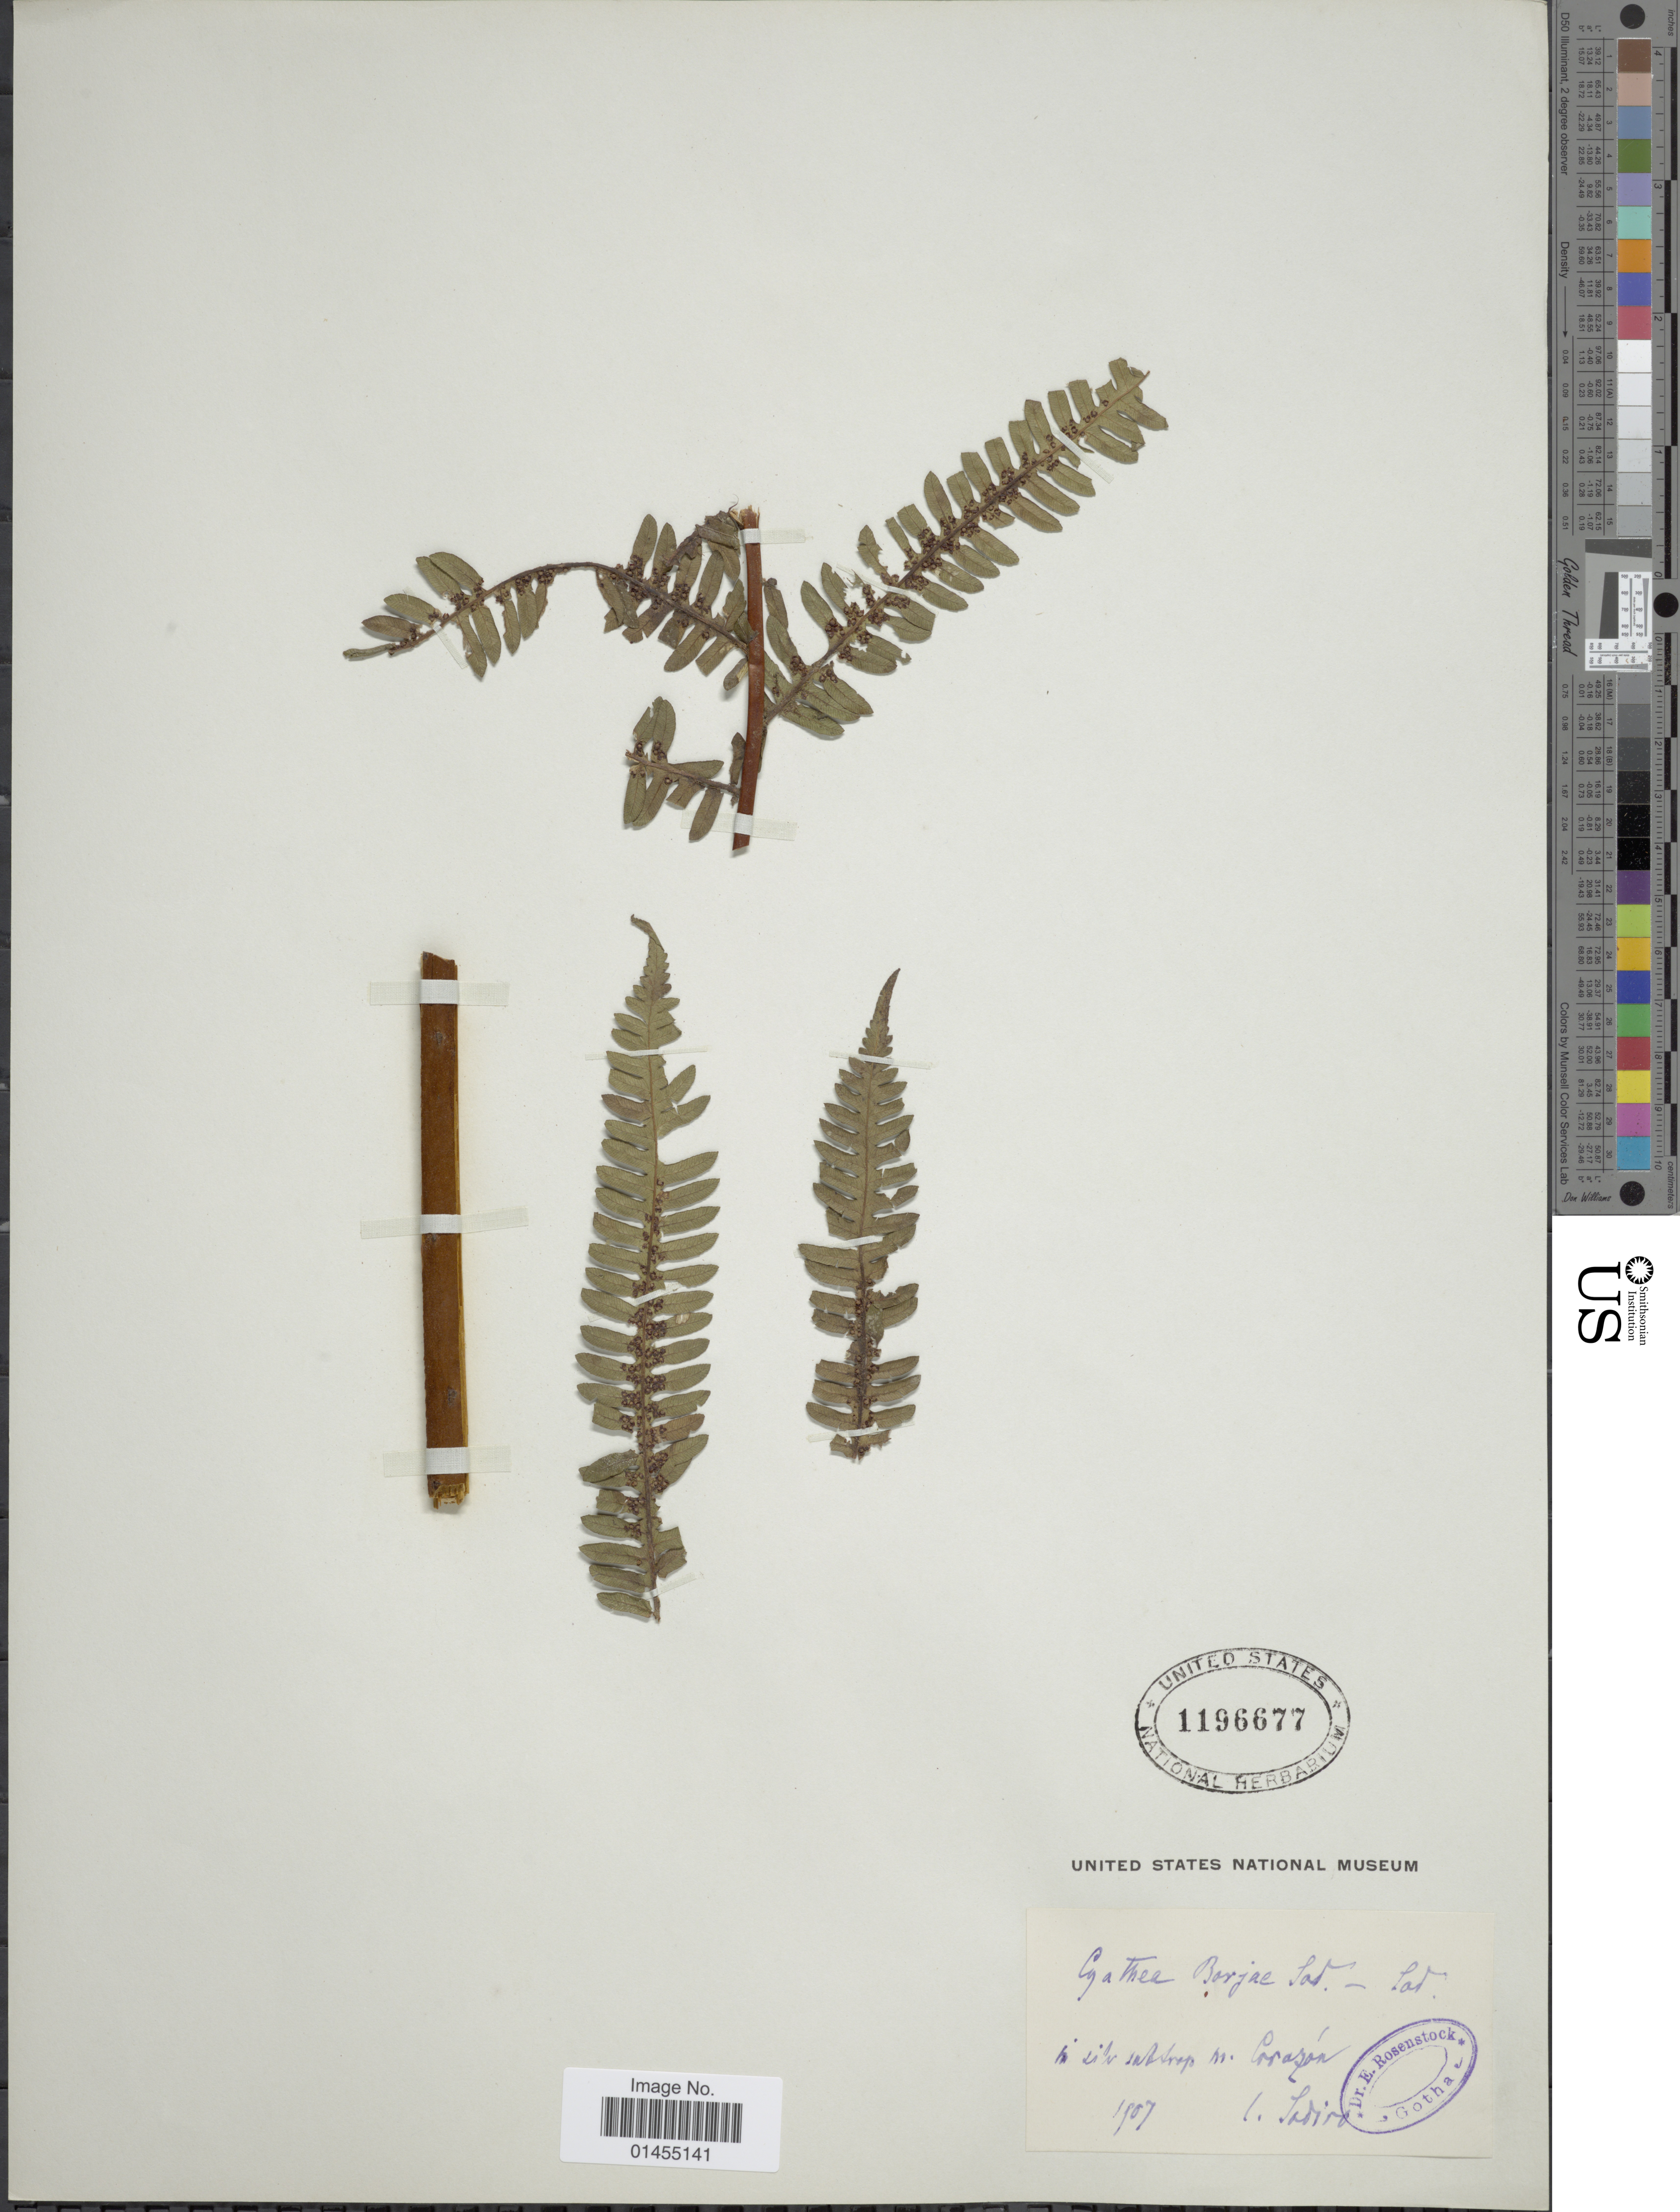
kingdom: Plantae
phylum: Tracheophyta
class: Polypodiopsida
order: Cyatheales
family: Cyatheaceae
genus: Alsophila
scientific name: Alsophila sp.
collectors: Sodiro, --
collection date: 1907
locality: Corazon. [interpreted]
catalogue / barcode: US 1196677